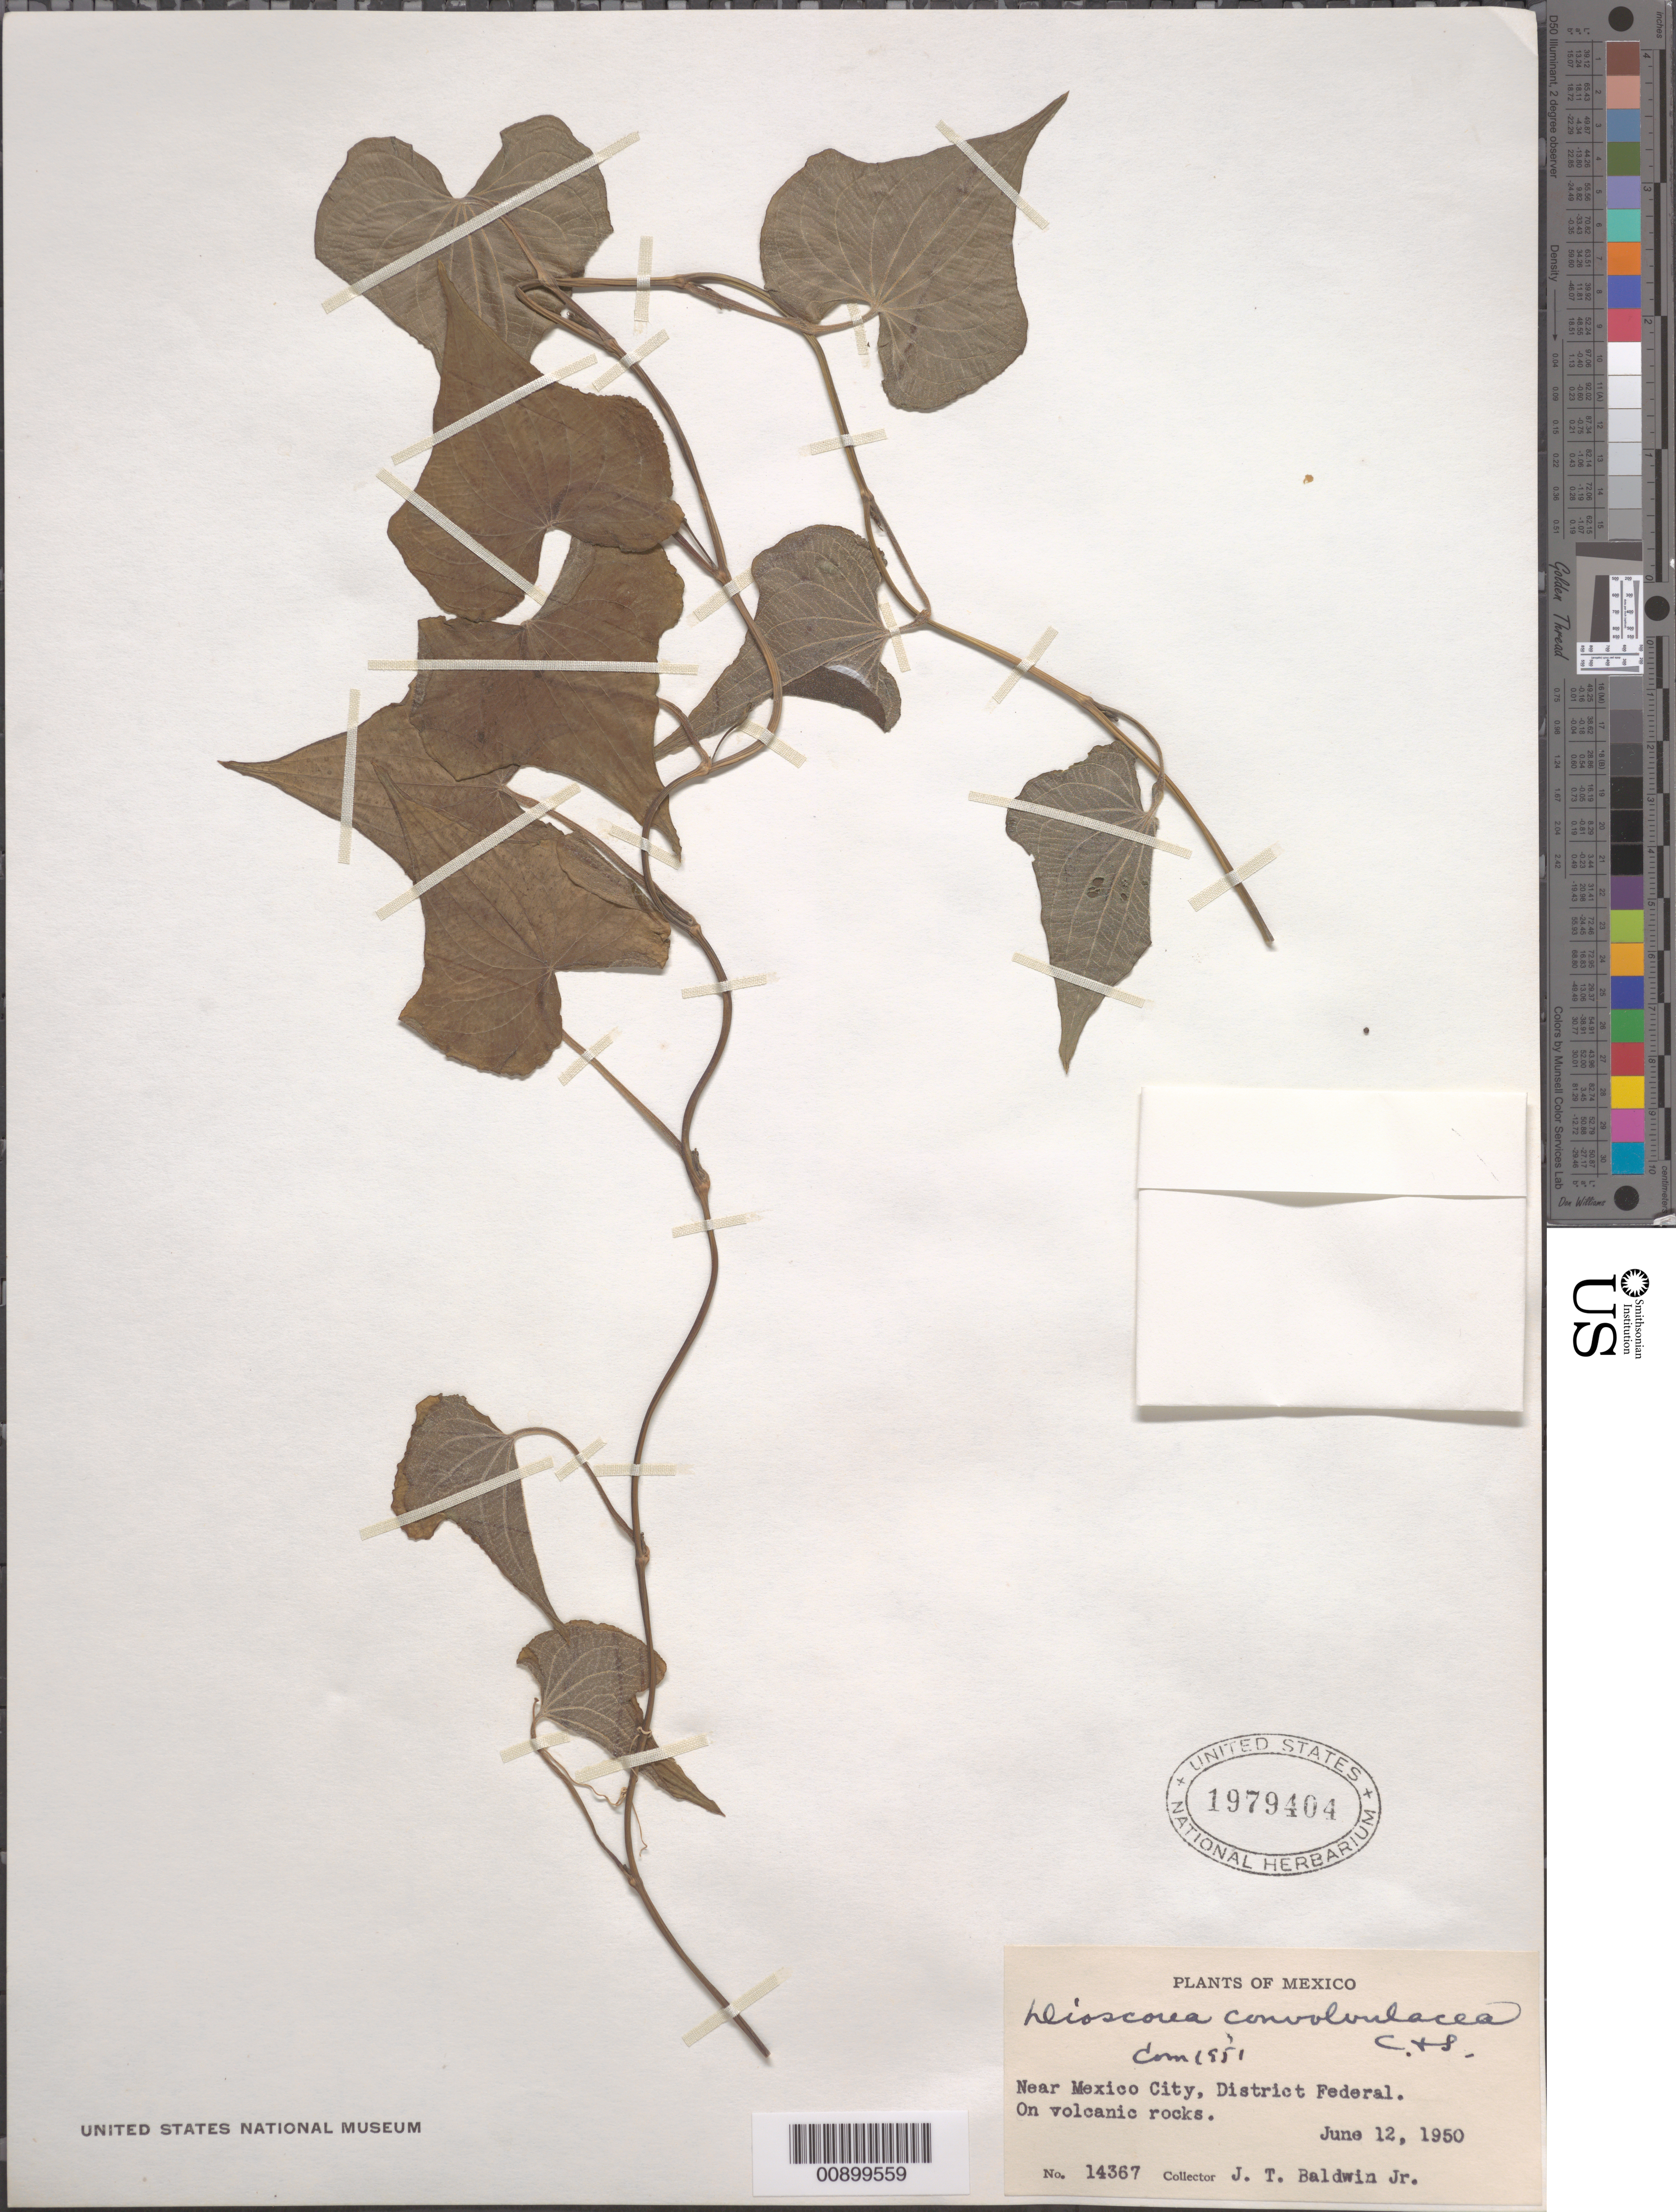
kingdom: Plantae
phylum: Tracheophyta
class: Liliopsida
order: Dioscoreales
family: Dioscoreaceae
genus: Dioscorea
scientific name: Dioscorea convolvulacea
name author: Schltdl. & Cham.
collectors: J. T. Baldwin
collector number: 14367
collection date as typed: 12 Jun 1950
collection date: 1950-06-12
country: Mexico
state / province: Distrito Federal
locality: Near Mexico City, District Federal.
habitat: On volcanic rocks.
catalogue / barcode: US 1979404